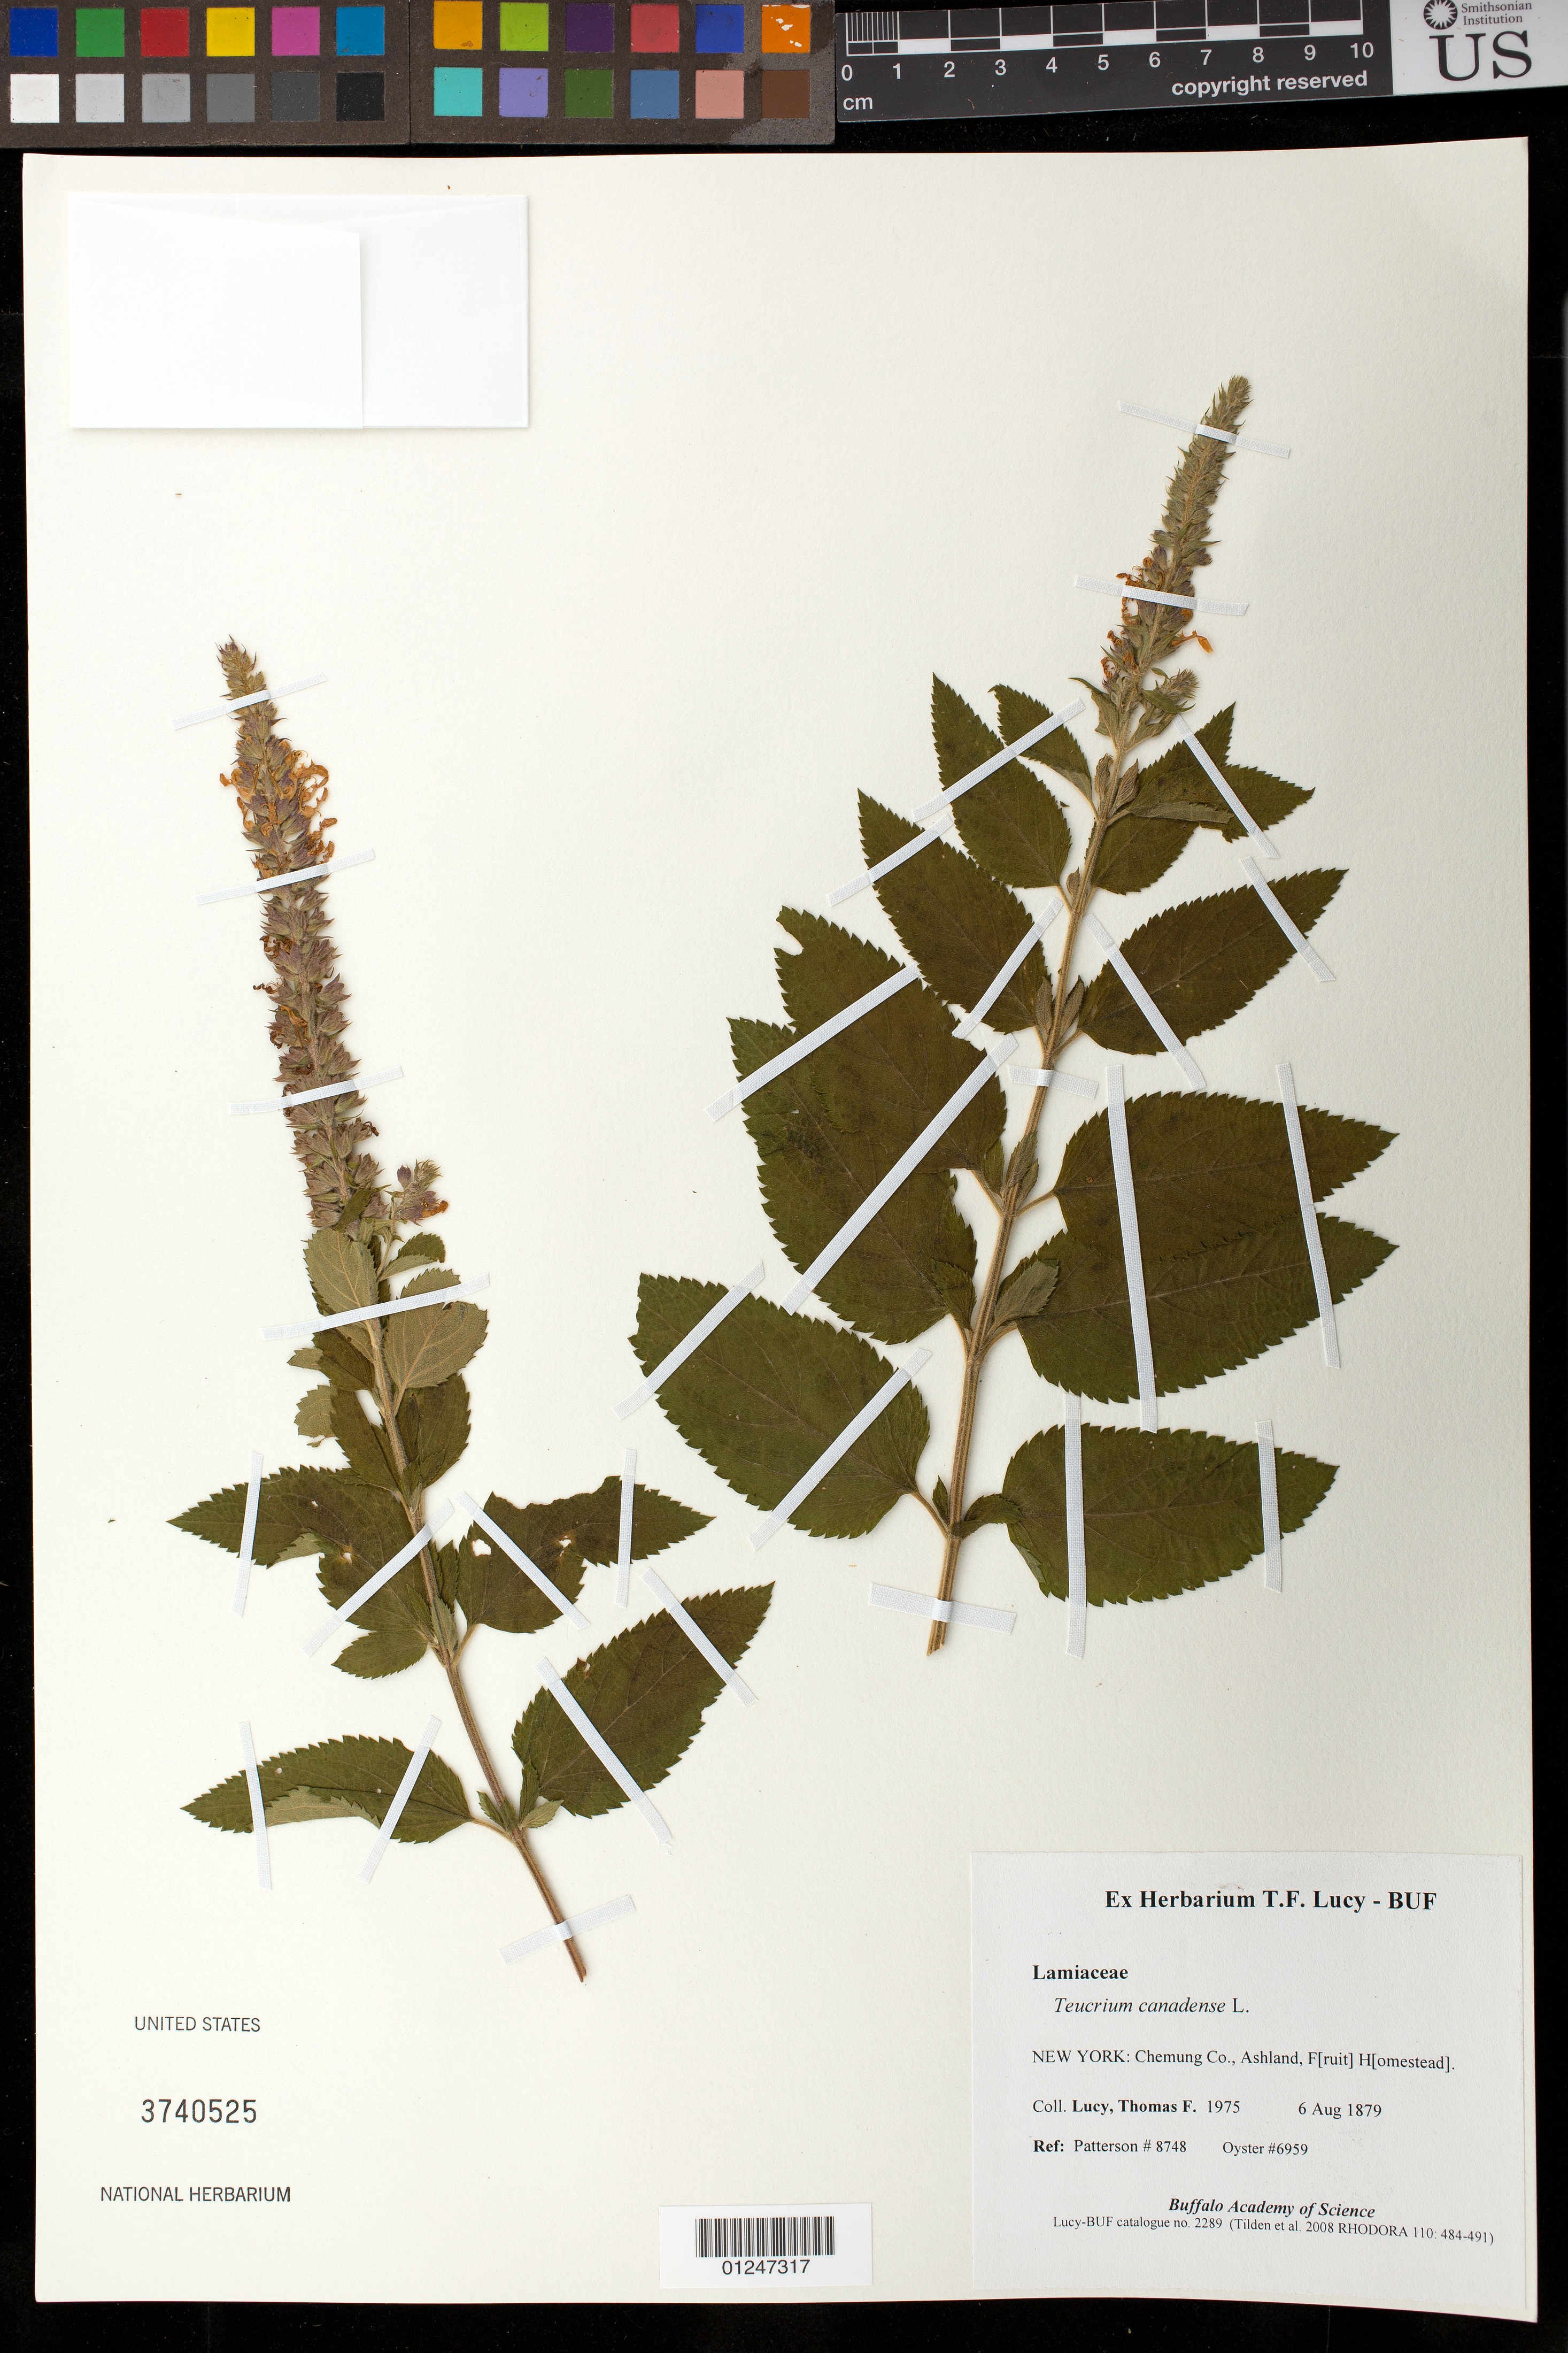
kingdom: Plantae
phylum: Tracheophyta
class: Magnoliopsida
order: Lamiales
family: Lamiaceae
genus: Teucrium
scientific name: Teucrium canadense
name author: L.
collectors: T. Lucy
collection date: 1879-08-06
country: United States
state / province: New York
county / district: Chemung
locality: Ashland Fruit Homestead.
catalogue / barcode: US 3740525